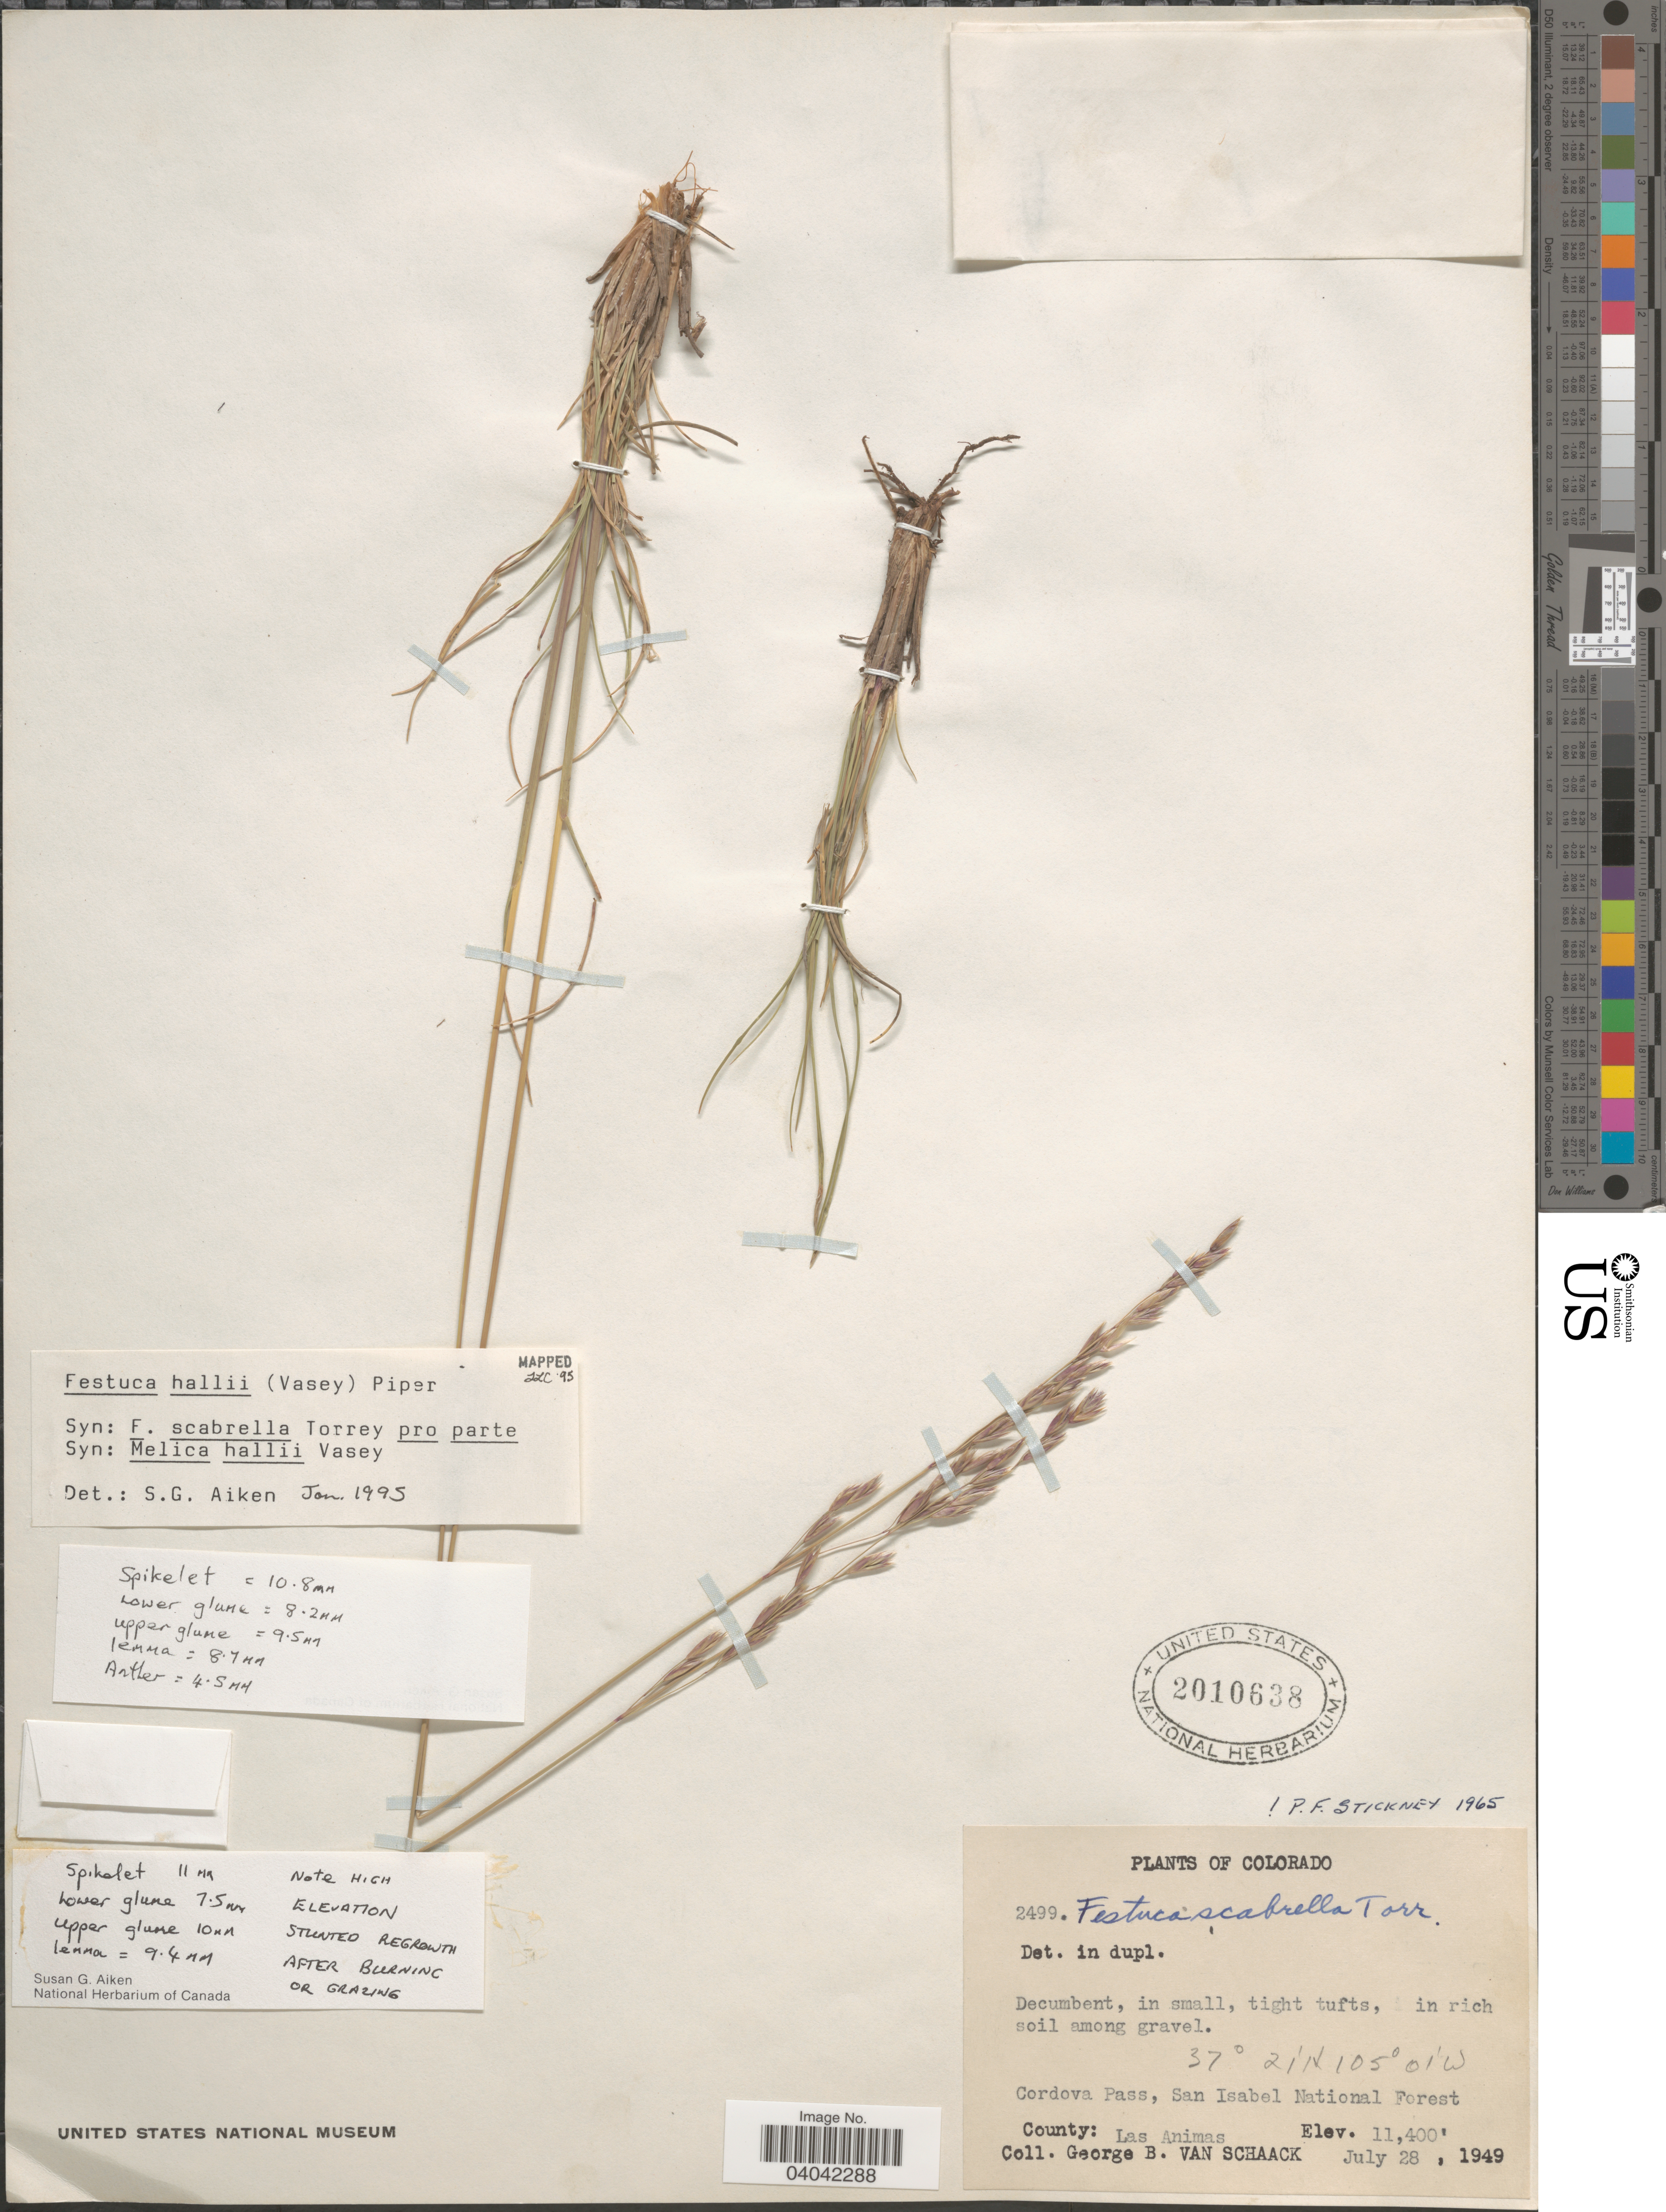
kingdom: Plantae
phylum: Tracheophyta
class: Liliopsida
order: Poales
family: Poaceae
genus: Festuca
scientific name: Festuca hallii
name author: (Vasey) Piper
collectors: G. Van Schaack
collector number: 2499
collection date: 1949-07-28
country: United States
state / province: Colorado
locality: Cordova Pass, San Isabel National Forest. County: Las Animas.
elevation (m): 3475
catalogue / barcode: US 2010638